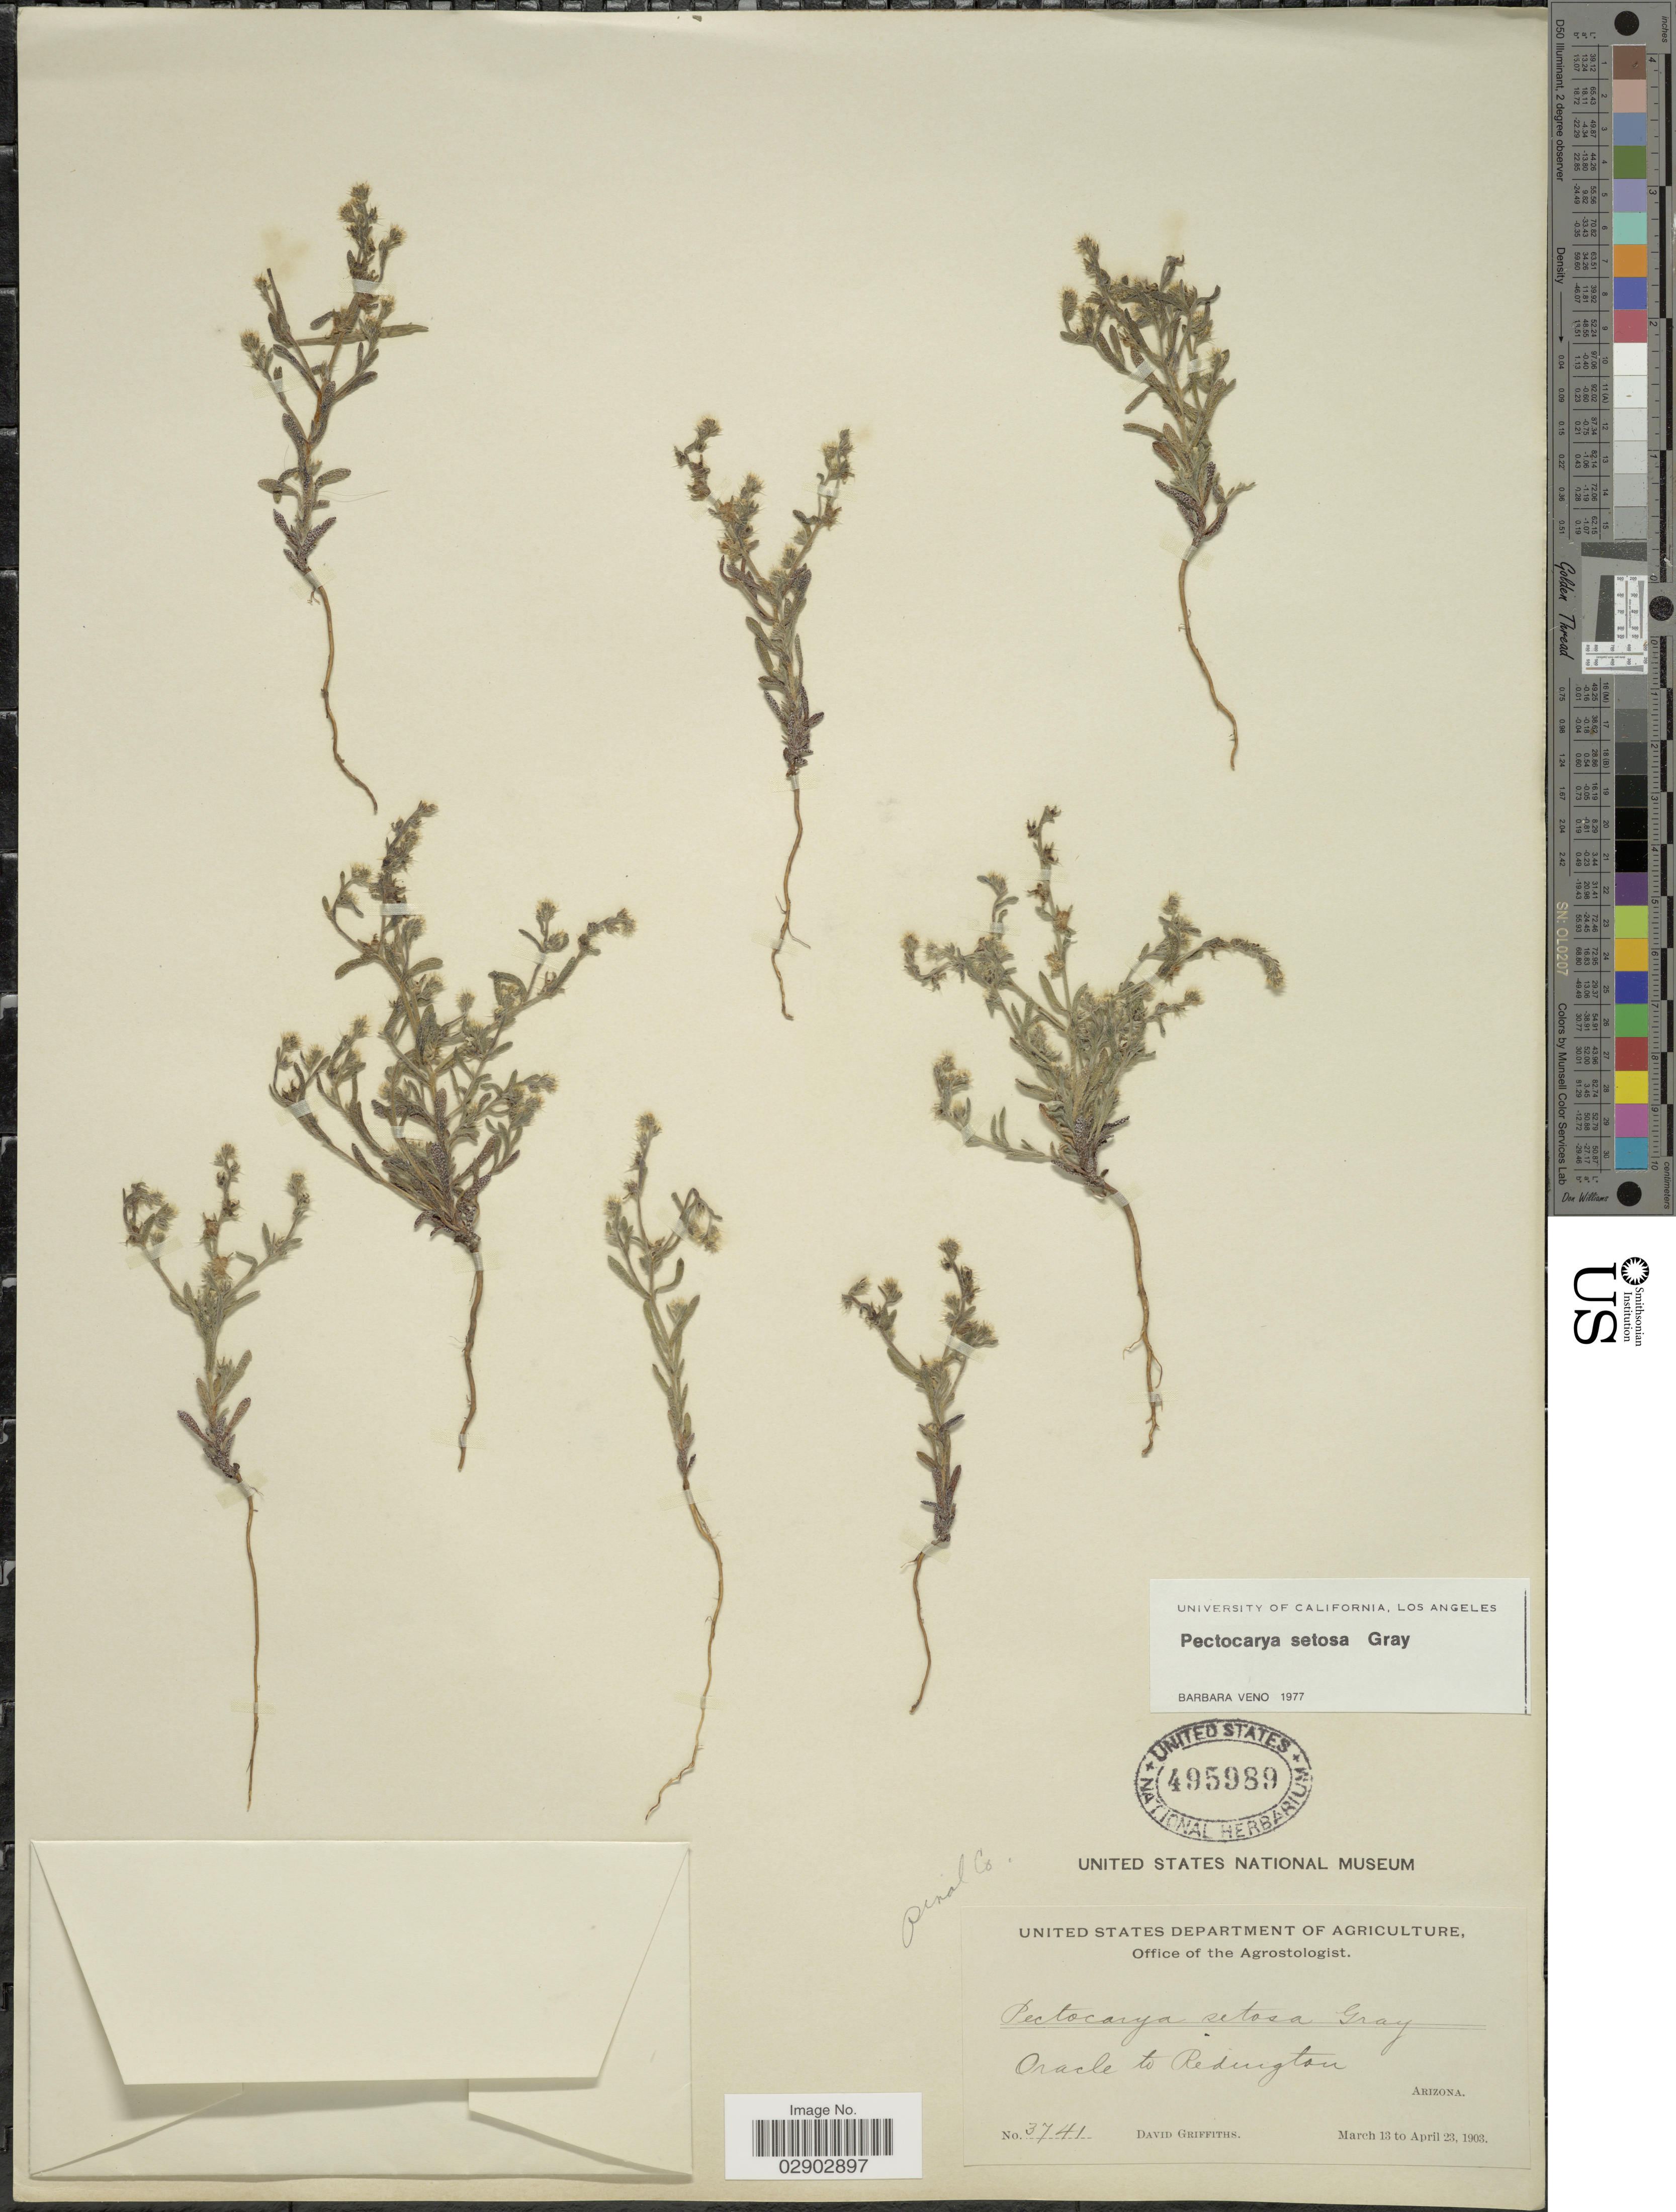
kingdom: Plantae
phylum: Tracheophyta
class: Magnoliopsida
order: Boraginales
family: Boraginaceae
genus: Pectocarya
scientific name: Pectocarya setosa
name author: A. Gray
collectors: D. Griffiths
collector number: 3741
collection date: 1903-03-13/1903-04-23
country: United States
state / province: Arizona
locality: Oracle to Redington.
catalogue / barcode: US 495989